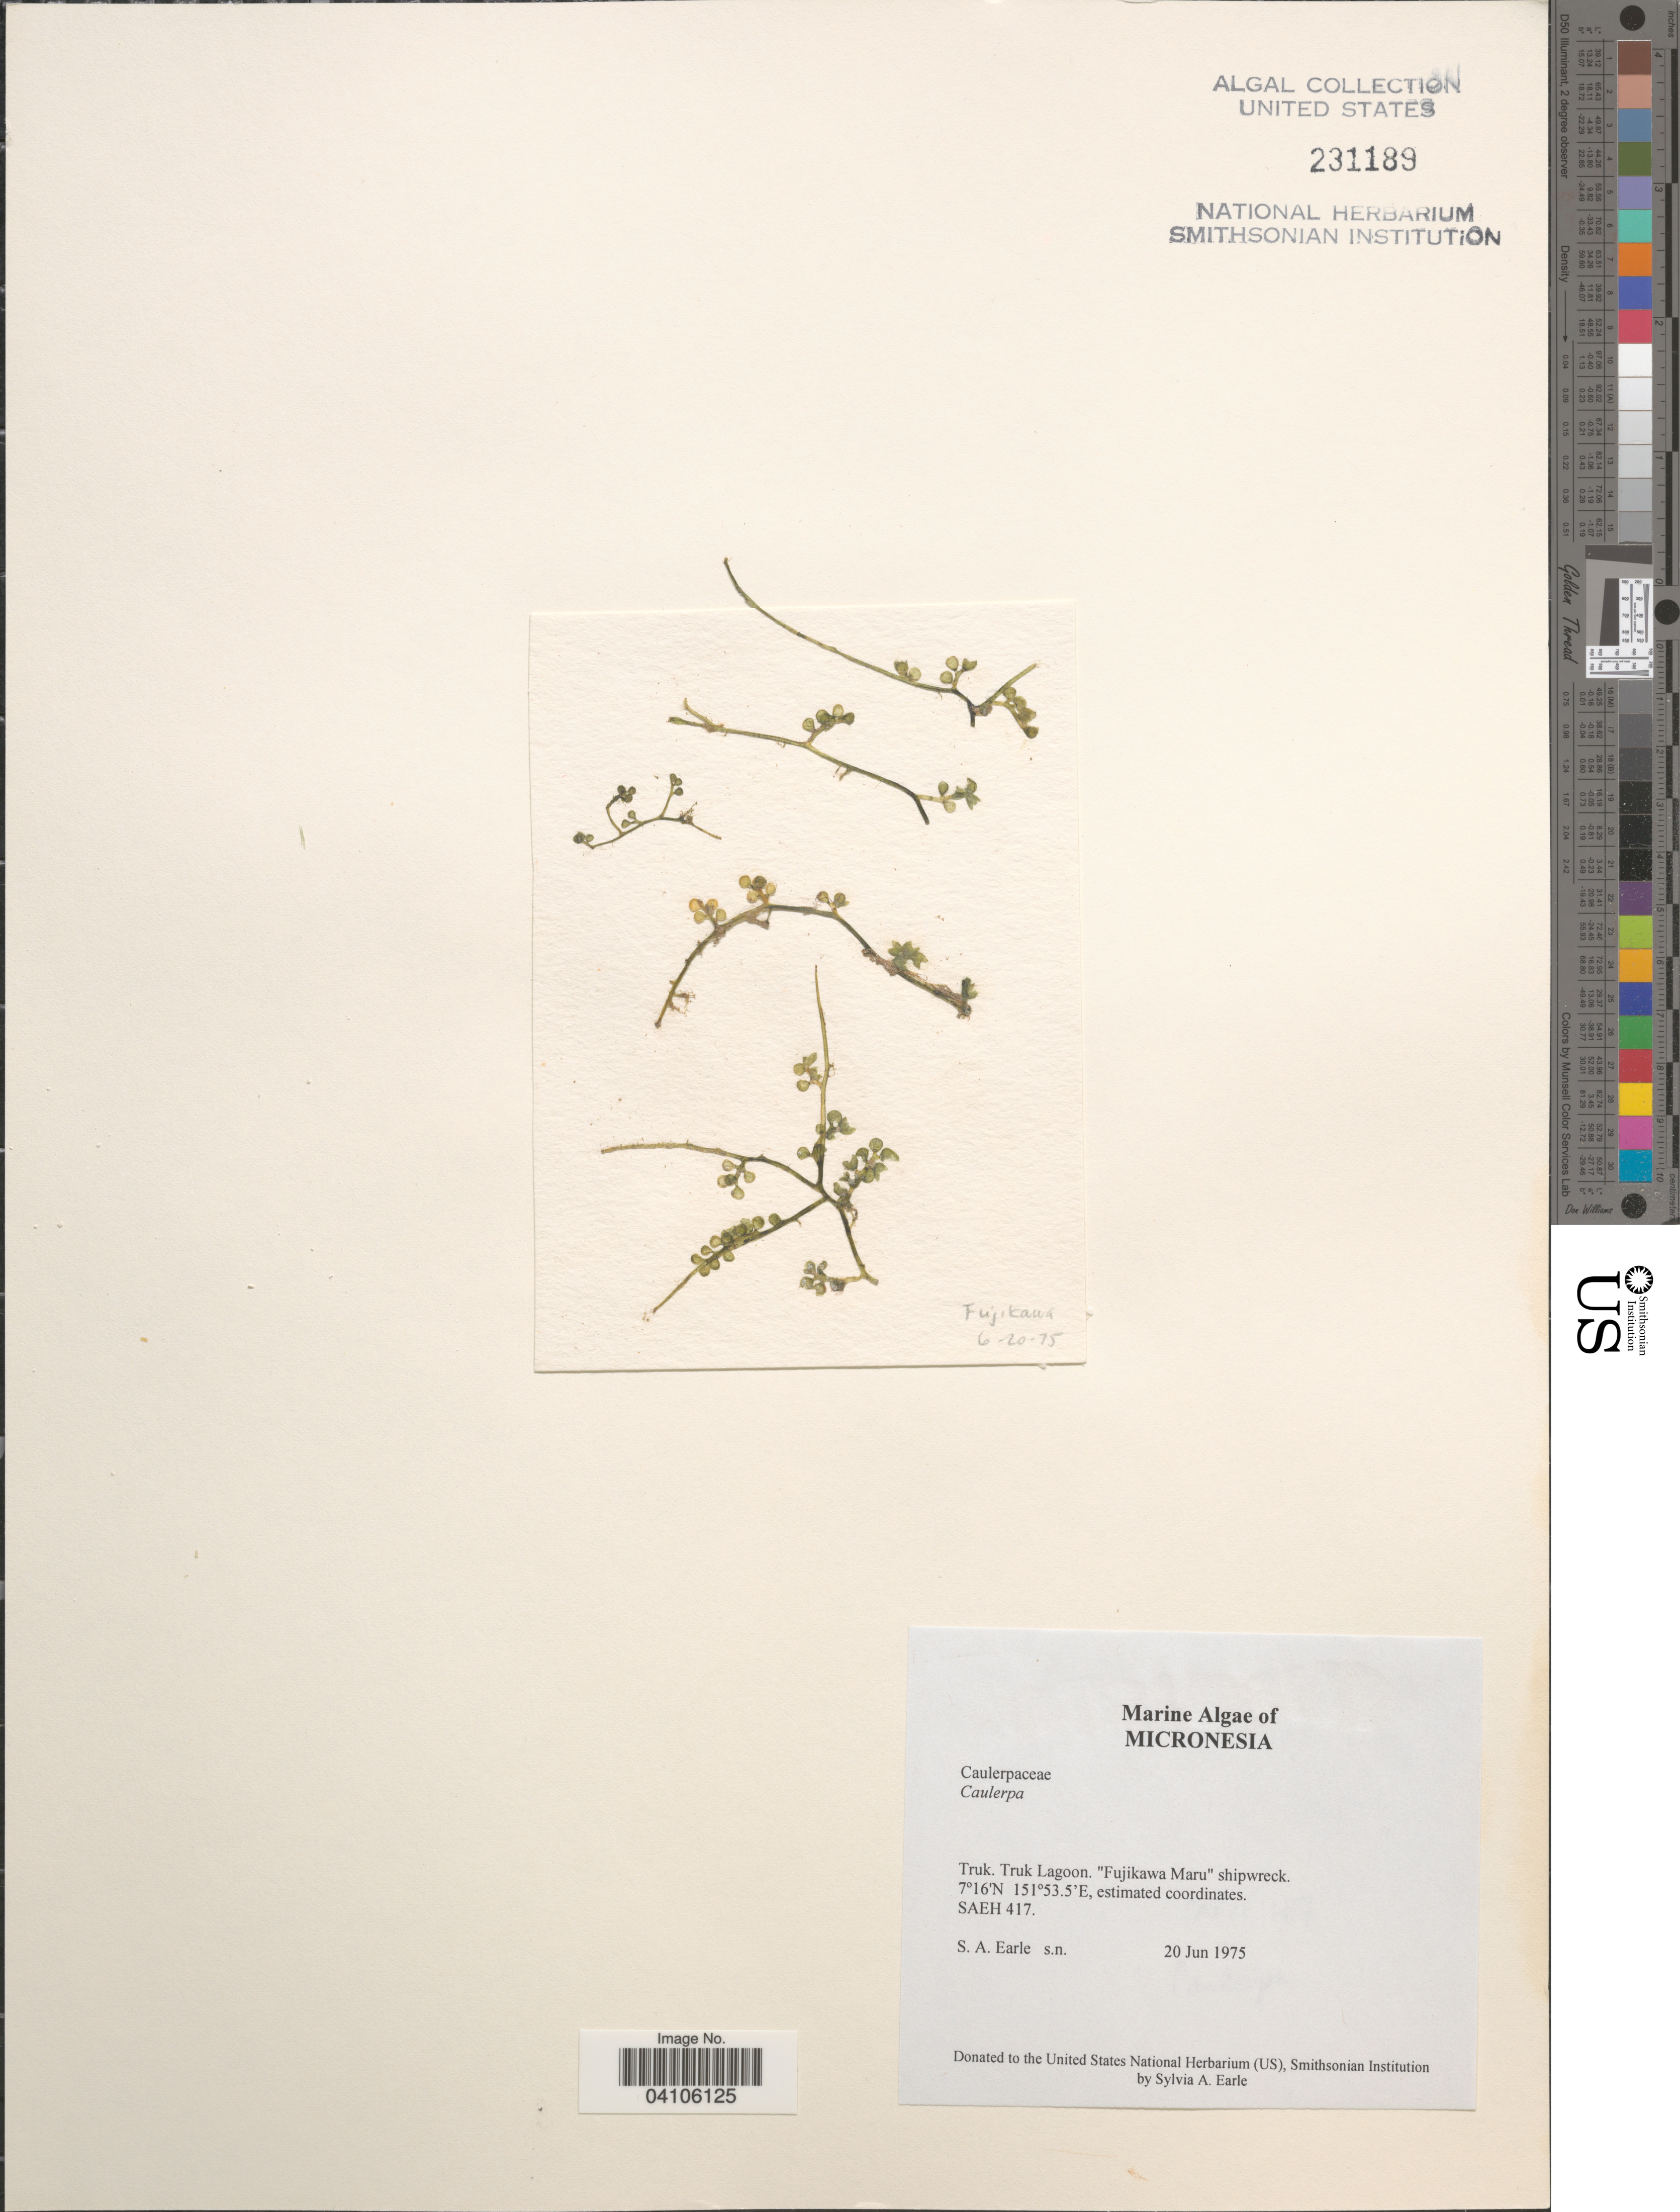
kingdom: Plantae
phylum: Chlorophyta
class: Ulvophyceae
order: Bryopsidales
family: Caulerpaceae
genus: Caulerpa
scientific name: Caulerpa sp.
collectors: S. A. Earle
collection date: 1975-06-20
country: Micronesia, Federated States of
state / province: Truk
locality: Truk Lagoon. "Fujikawa Maru" shipwreck. SAEH 417.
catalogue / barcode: US 231189